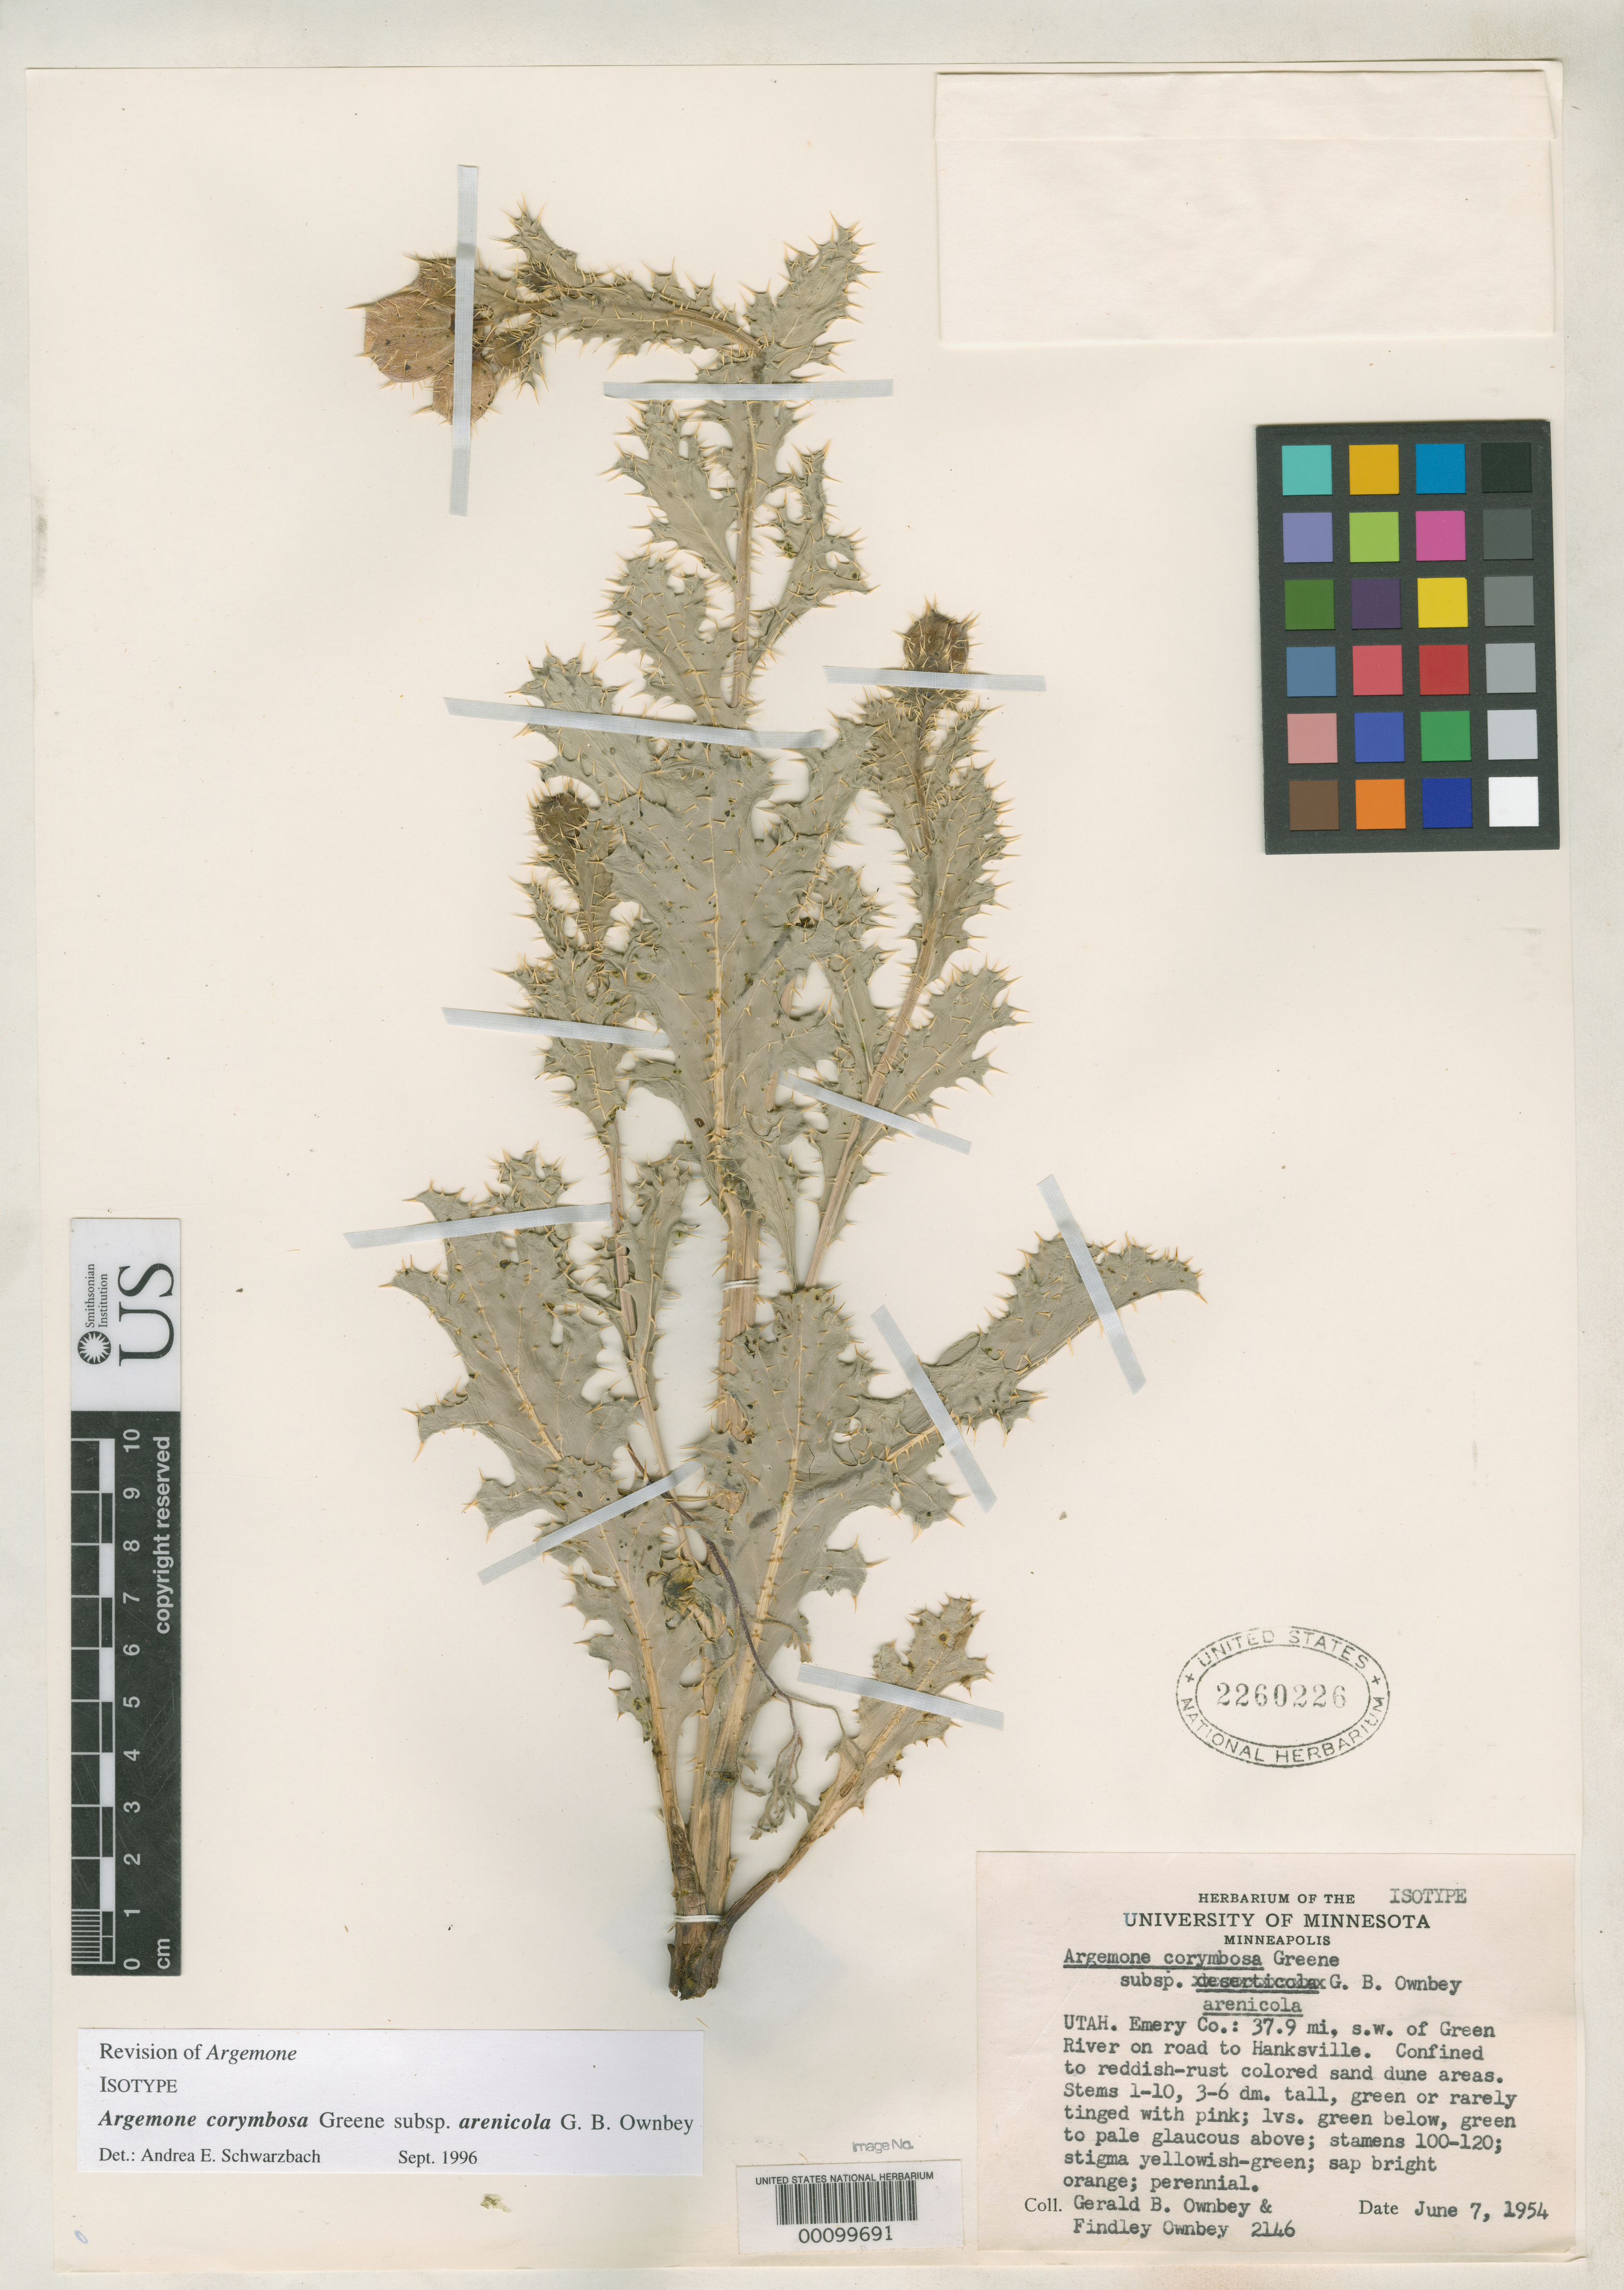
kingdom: Plantae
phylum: Tracheophyta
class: Magnoliopsida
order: Ranunculales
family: Papaveraceae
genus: Argemone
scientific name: Argemone corymbosa subsp. arenicola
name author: G.B. Ownbey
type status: Isotype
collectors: G. B. Ownbey & F. Ownbey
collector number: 2146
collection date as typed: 07 Jun 1954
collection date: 1954-06-07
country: United States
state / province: Utah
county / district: Emery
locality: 37.9 mi SW of green River on road to Hanksville.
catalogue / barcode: US 2260226